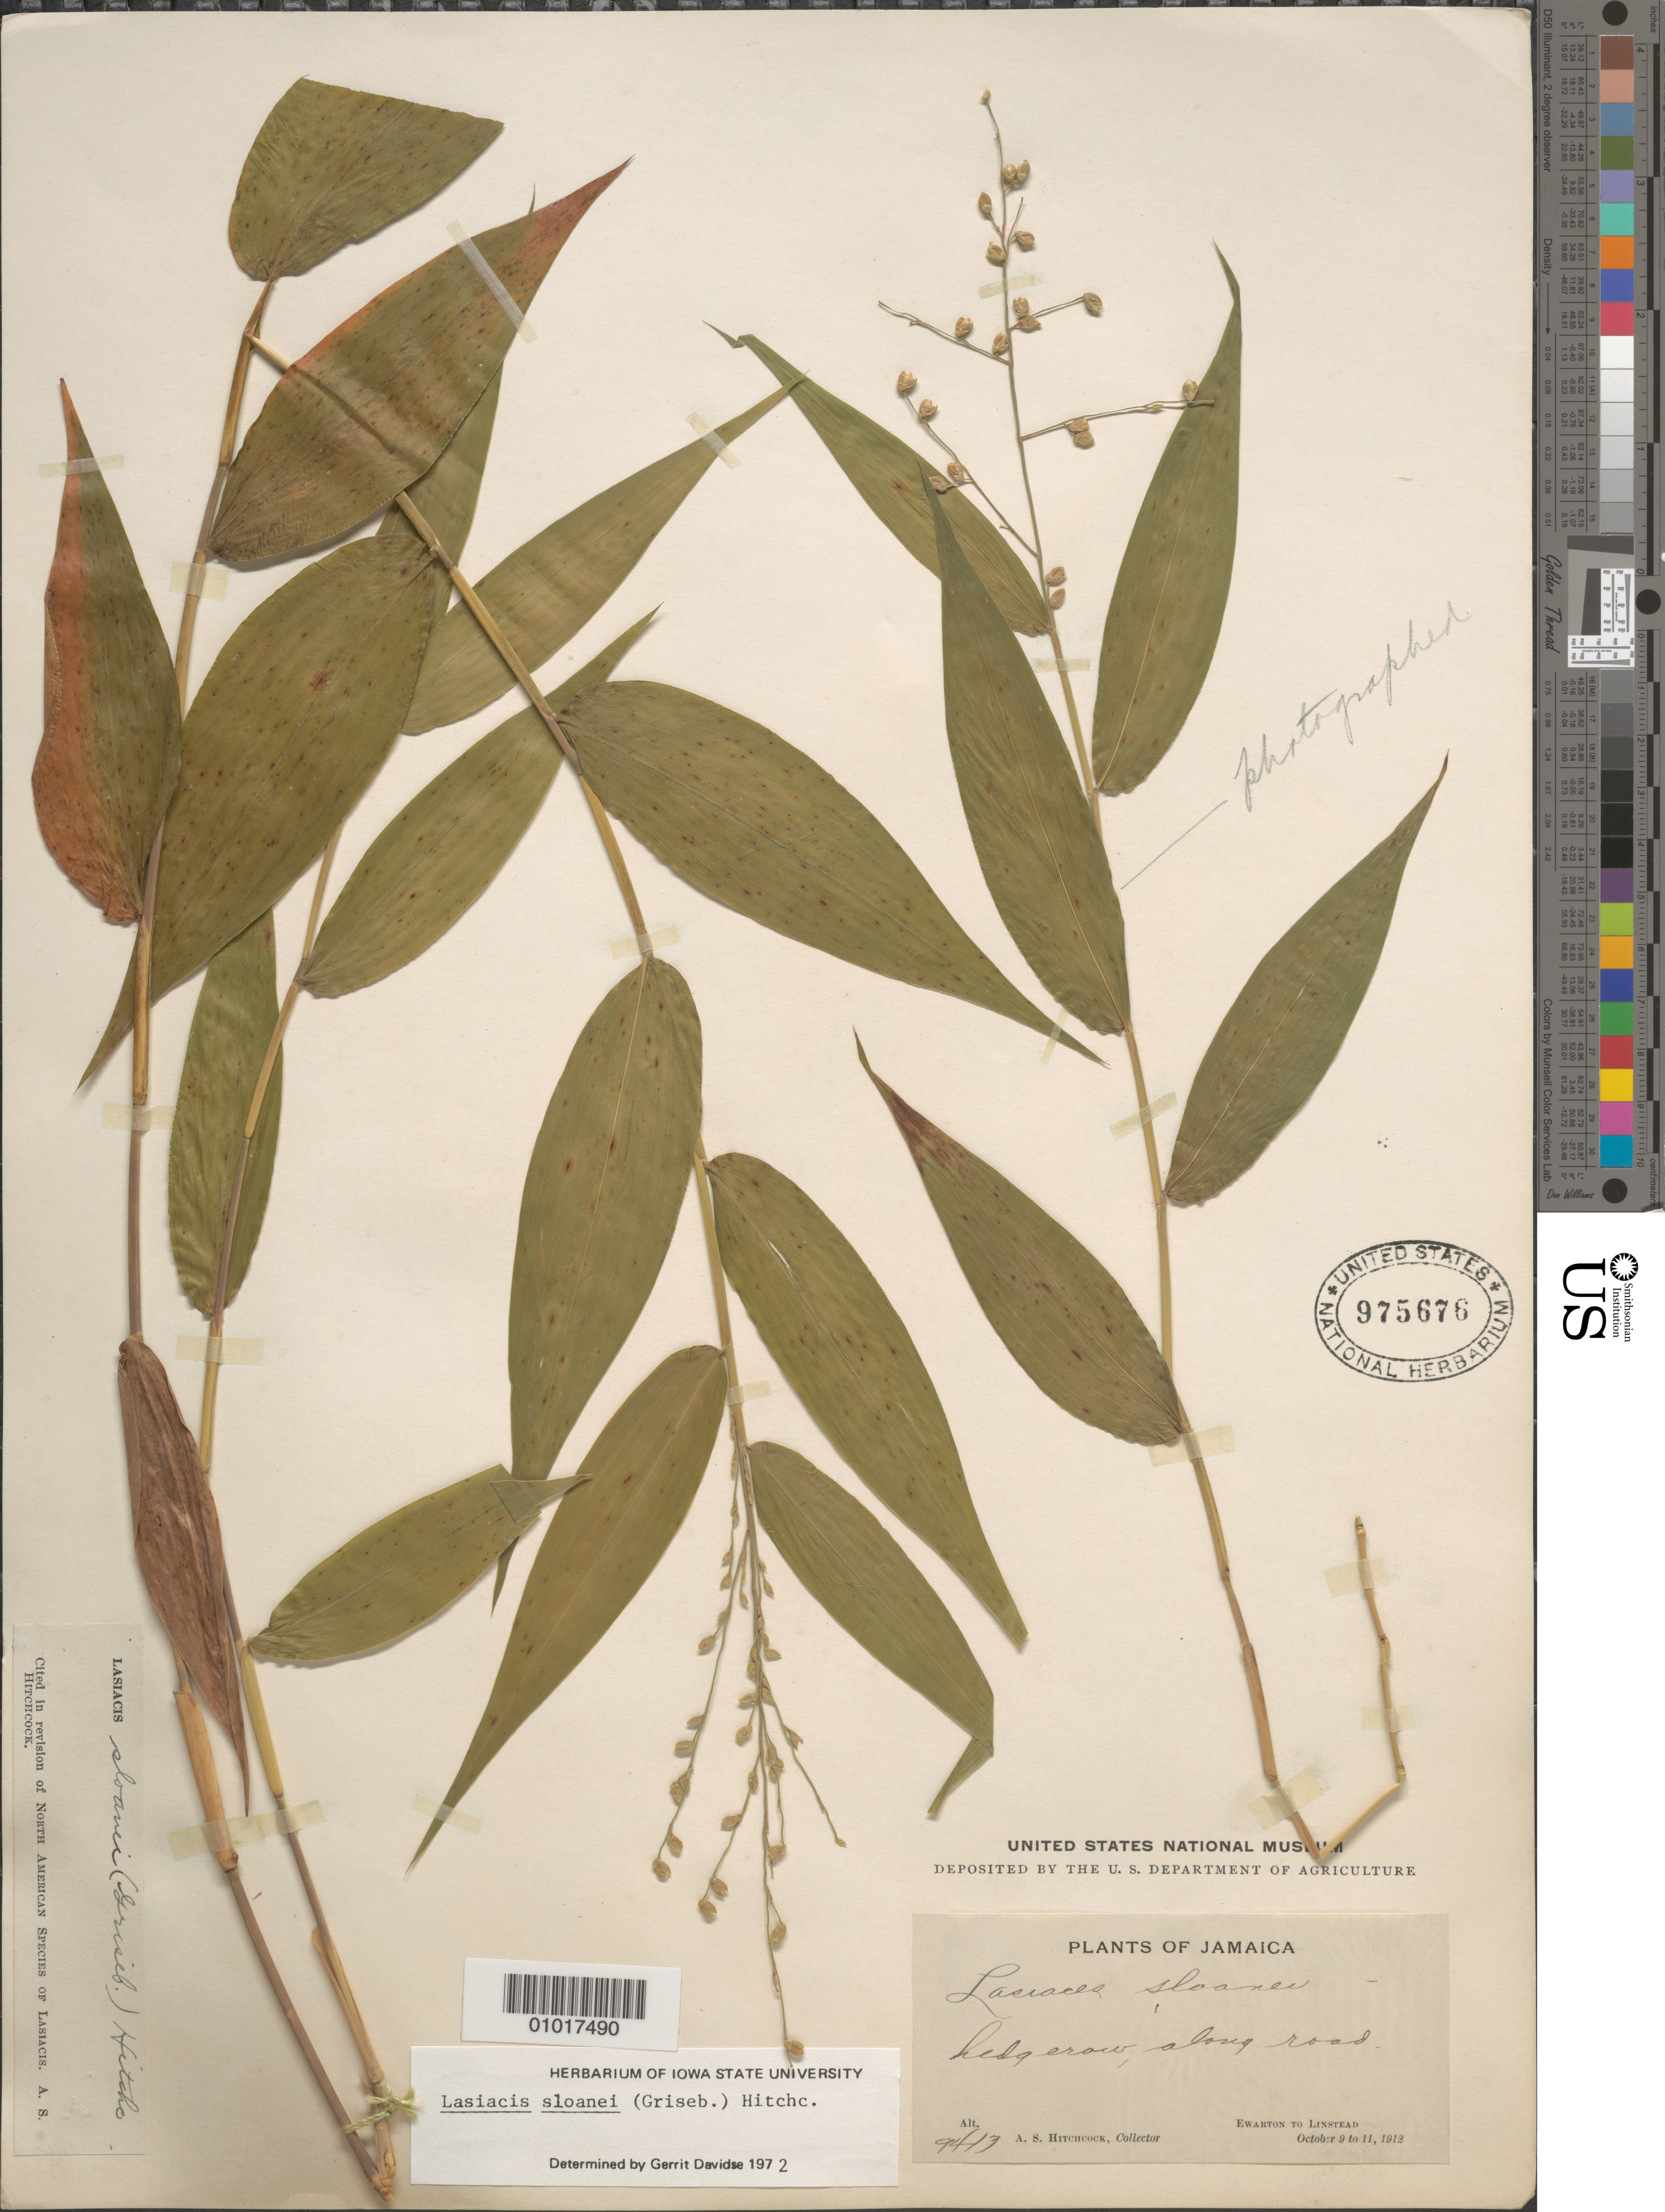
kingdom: Plantae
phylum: Tracheophyta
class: Liliopsida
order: Poales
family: Poaceae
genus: Lasiacis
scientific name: Lasiacis sloanei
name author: (Griseb.) Hitchc.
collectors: A. S. Hitchcock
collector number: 9413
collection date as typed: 09 Oct 1912 to 11 Oct 1912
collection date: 1912-10-09/1912-10-11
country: Jamaica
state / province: Saint Catherine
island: Jamaica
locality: Ewarton to Linstead, hedgerow along road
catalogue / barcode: US 975676